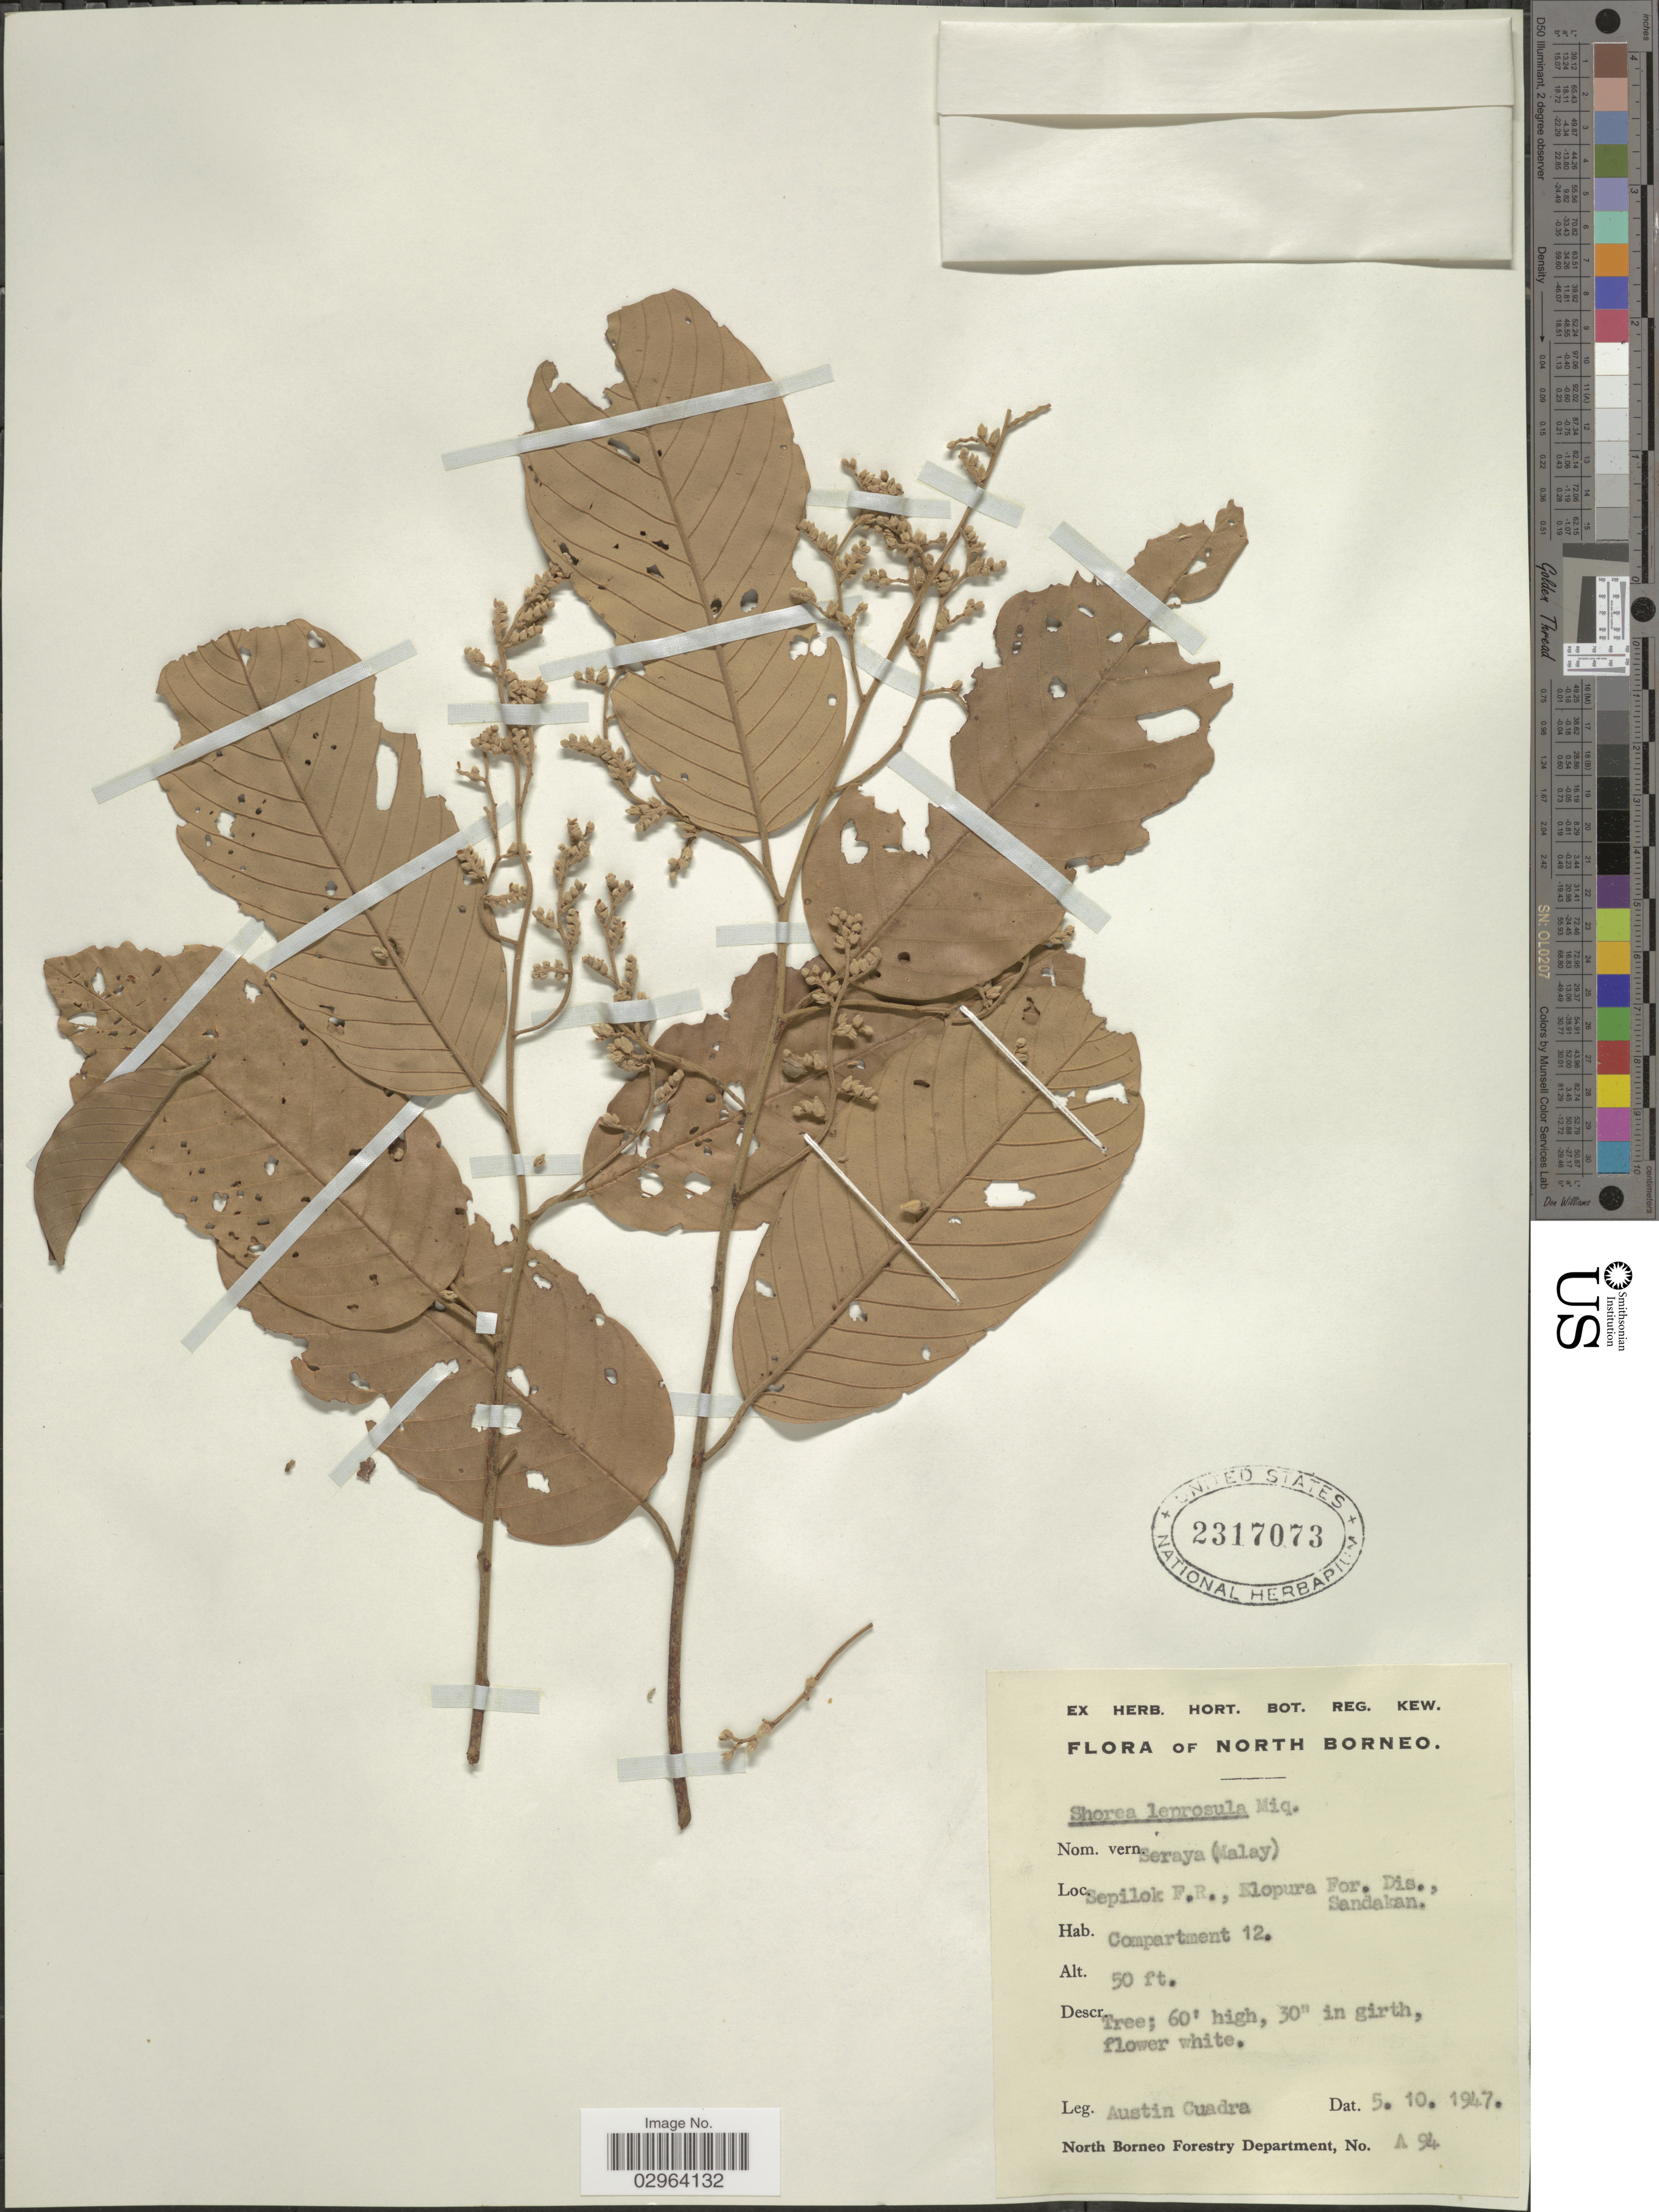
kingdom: Plantae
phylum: Tracheophyta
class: Magnoliopsida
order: Malvales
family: Dipterocarpaceae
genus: Rubroshorea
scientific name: Rubroshorea leprosula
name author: (Miq.) P.S. Ashton & J. Heck.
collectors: A. Cuadra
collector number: A 94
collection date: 1947-10-05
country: Malaysia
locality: North Borneo. Sepilok F.R., Elopura For. Dis., Sandakan. Compartment 12.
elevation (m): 15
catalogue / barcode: US 2317073